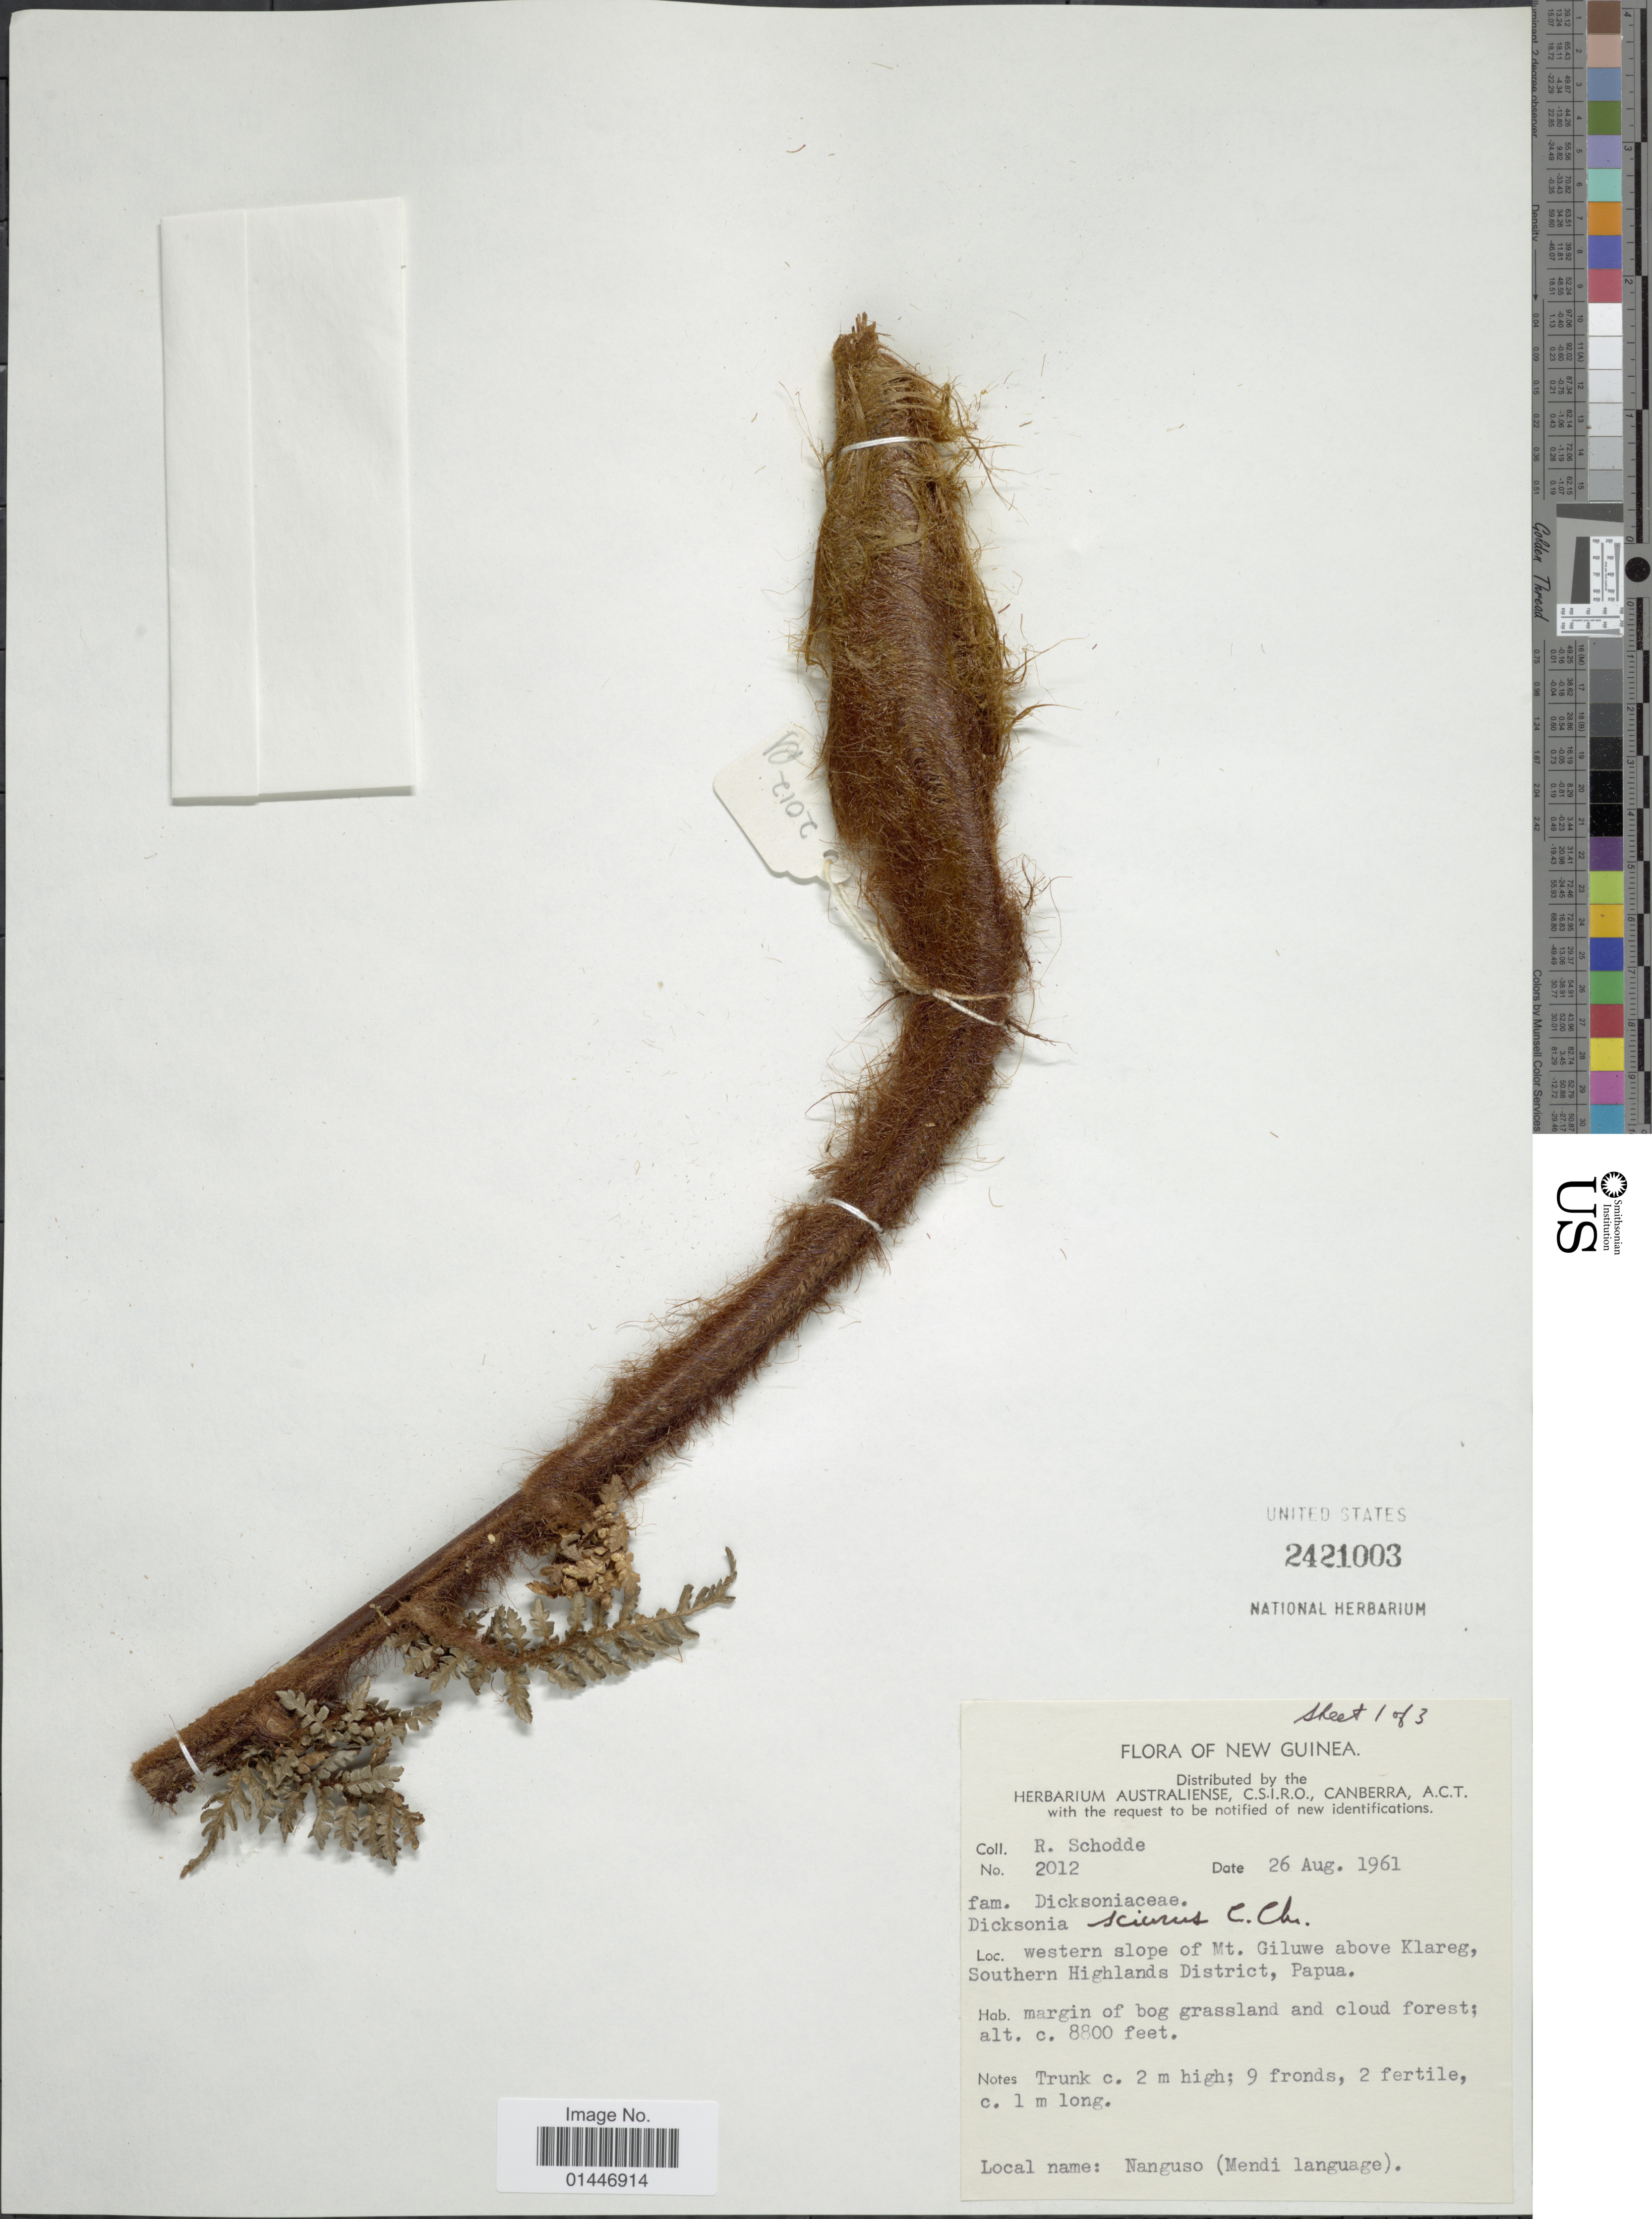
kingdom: Plantae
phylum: Tracheophyta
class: Polypodiopsida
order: Cyatheales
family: Dicksoniaceae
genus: Dicksonia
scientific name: Dicksonia sciurus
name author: C. Chr.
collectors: R. Schodde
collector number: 2012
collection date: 1961-08-26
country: Papua New Guinea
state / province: Southern Highlands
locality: New Guinea, Western slope of Mt. Giluwe above Klareg, Southern Highlands District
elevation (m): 2682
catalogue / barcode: US 2421003